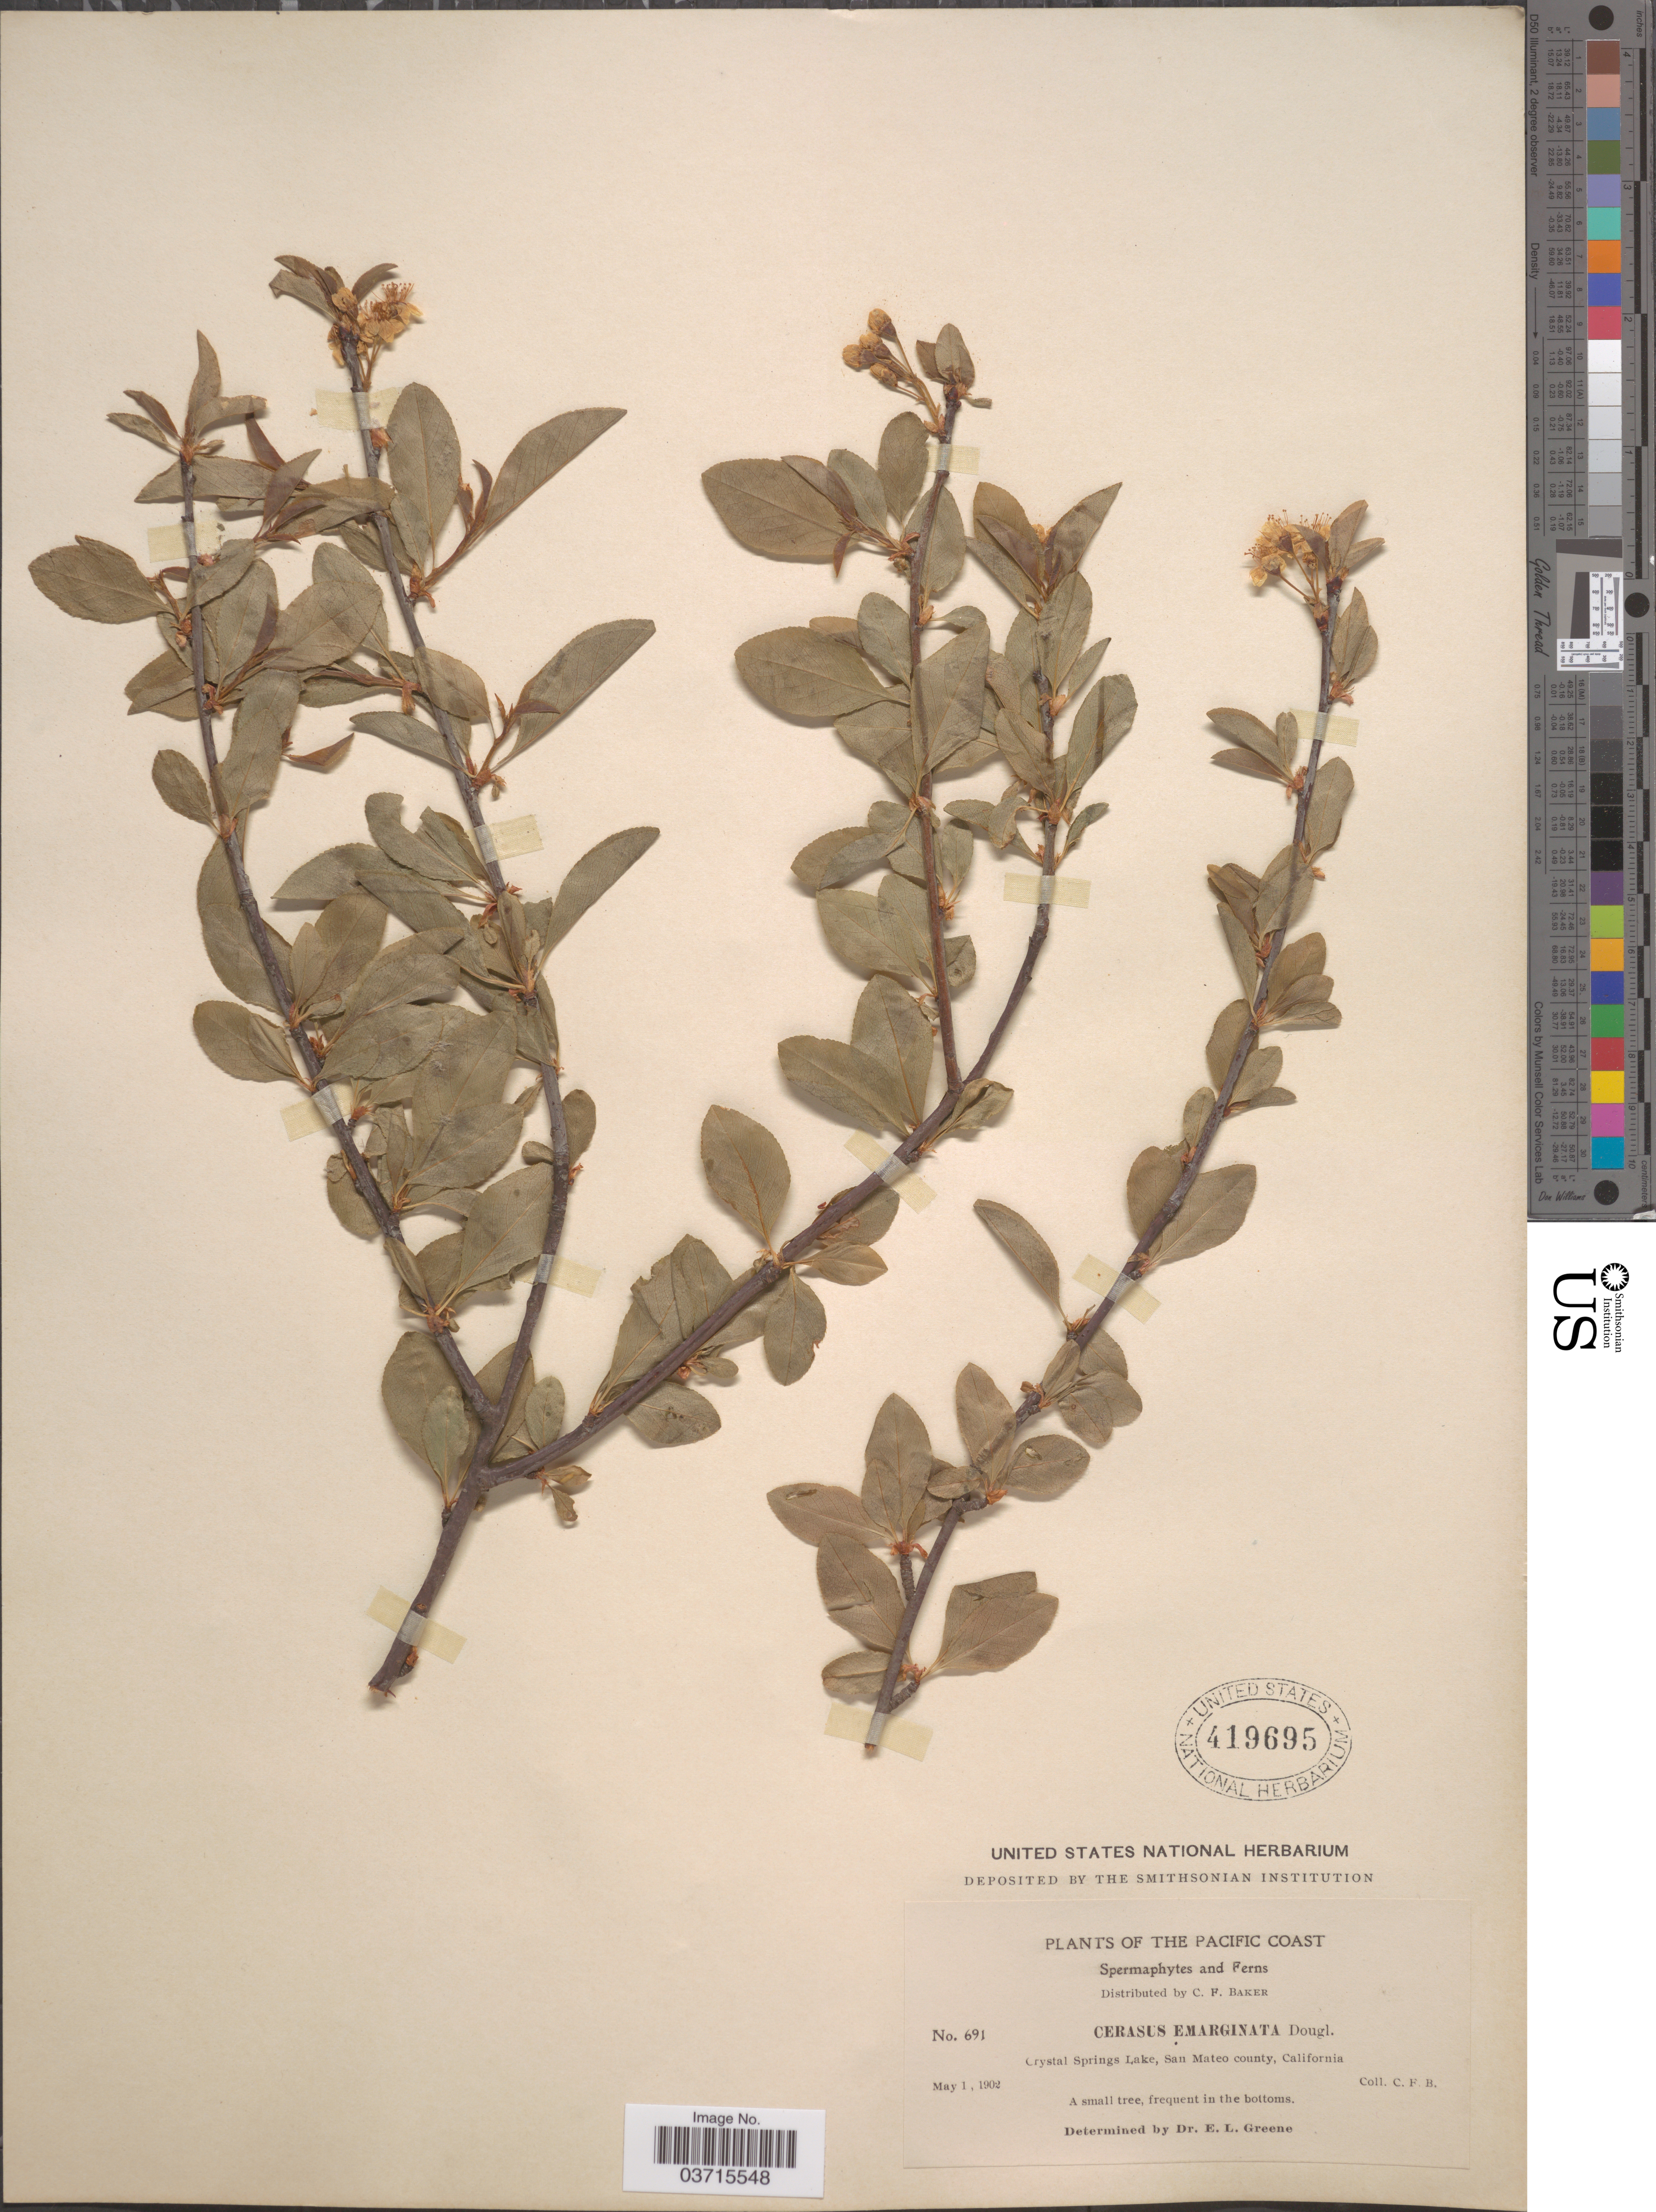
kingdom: Plantae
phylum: Tracheophyta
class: Magnoliopsida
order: Rosales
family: Rosaceae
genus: Prunus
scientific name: Prunus emarginata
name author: (Douglas ex Hook.) Eaton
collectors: C. F. Baker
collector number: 691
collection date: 1902-05-01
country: United States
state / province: California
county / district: San Mateo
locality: The Pacific Coast. Crystal Springs Lake, San Mateo county.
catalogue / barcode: US 419695